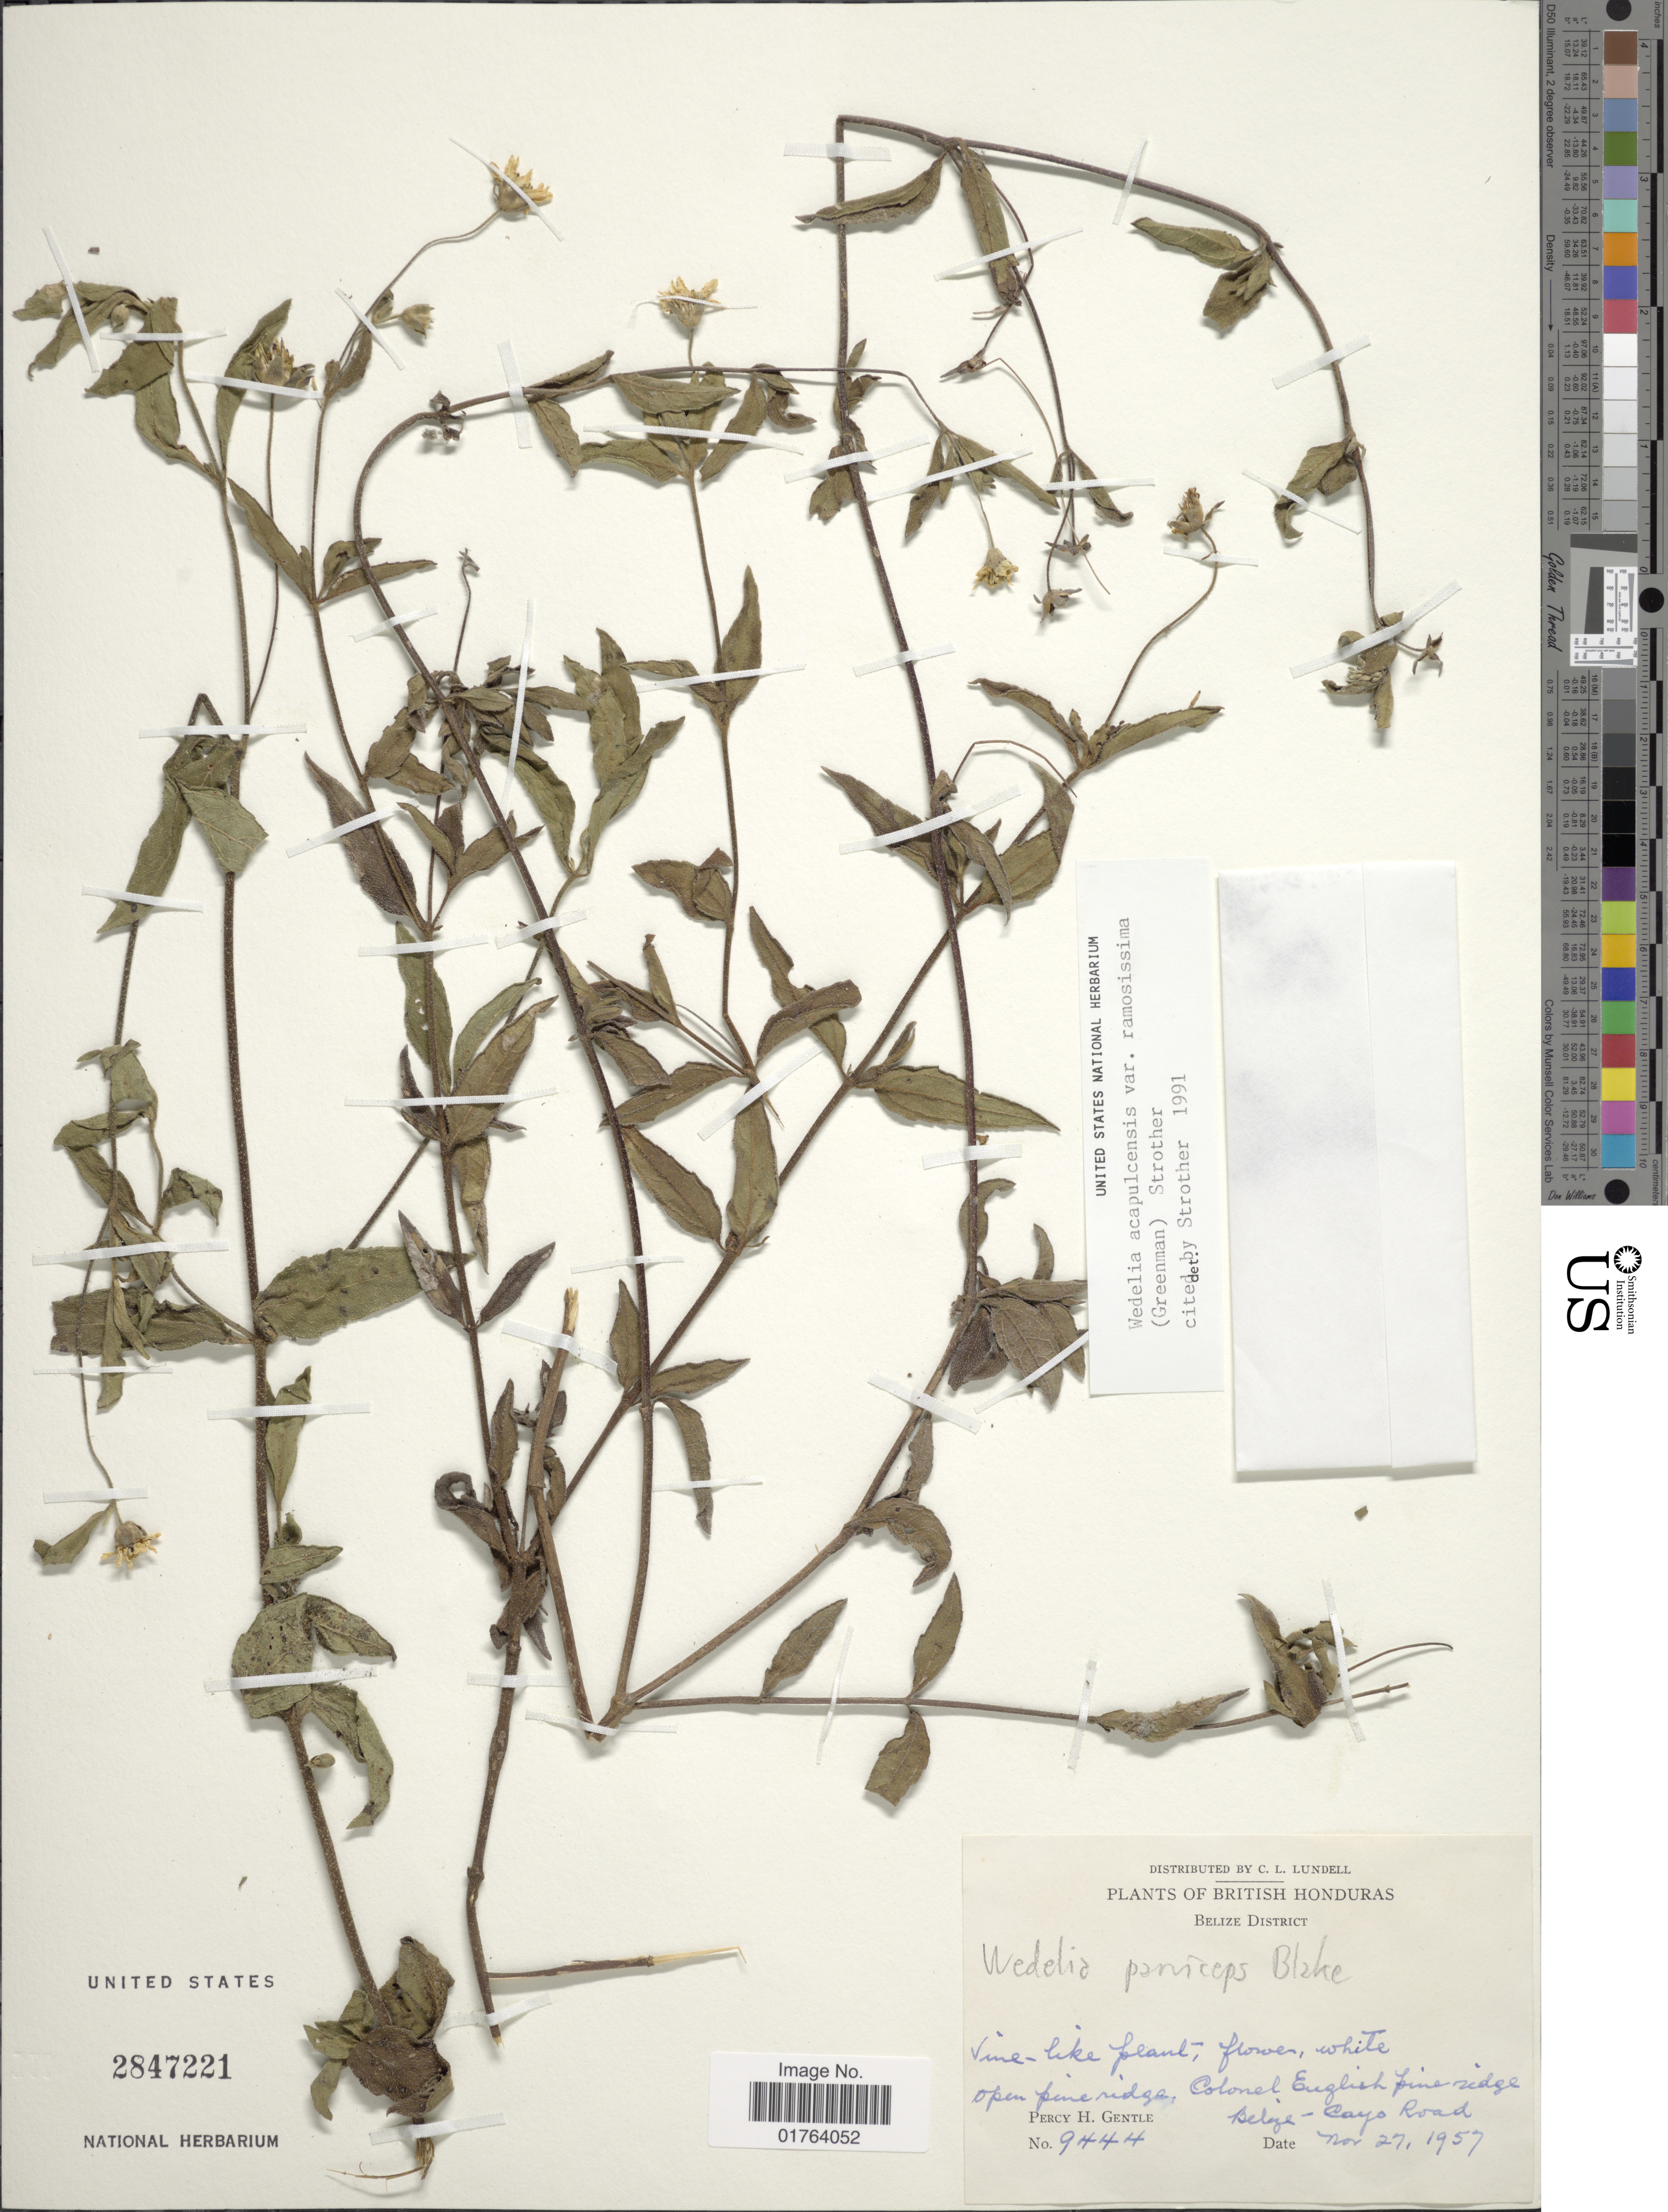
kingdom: Plantae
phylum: Tracheophyta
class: Magnoliopsida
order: Asterales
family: Asteraceae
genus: Wedelia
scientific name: Wedelia acapulcensis var. ramosissima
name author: (Greenm.) Strother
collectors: P. H. Gentle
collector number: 9444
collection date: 1957-11-27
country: Belize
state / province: Belize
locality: Colonel English Pine ridge, Belize-Cayo Road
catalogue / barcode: US 2847221